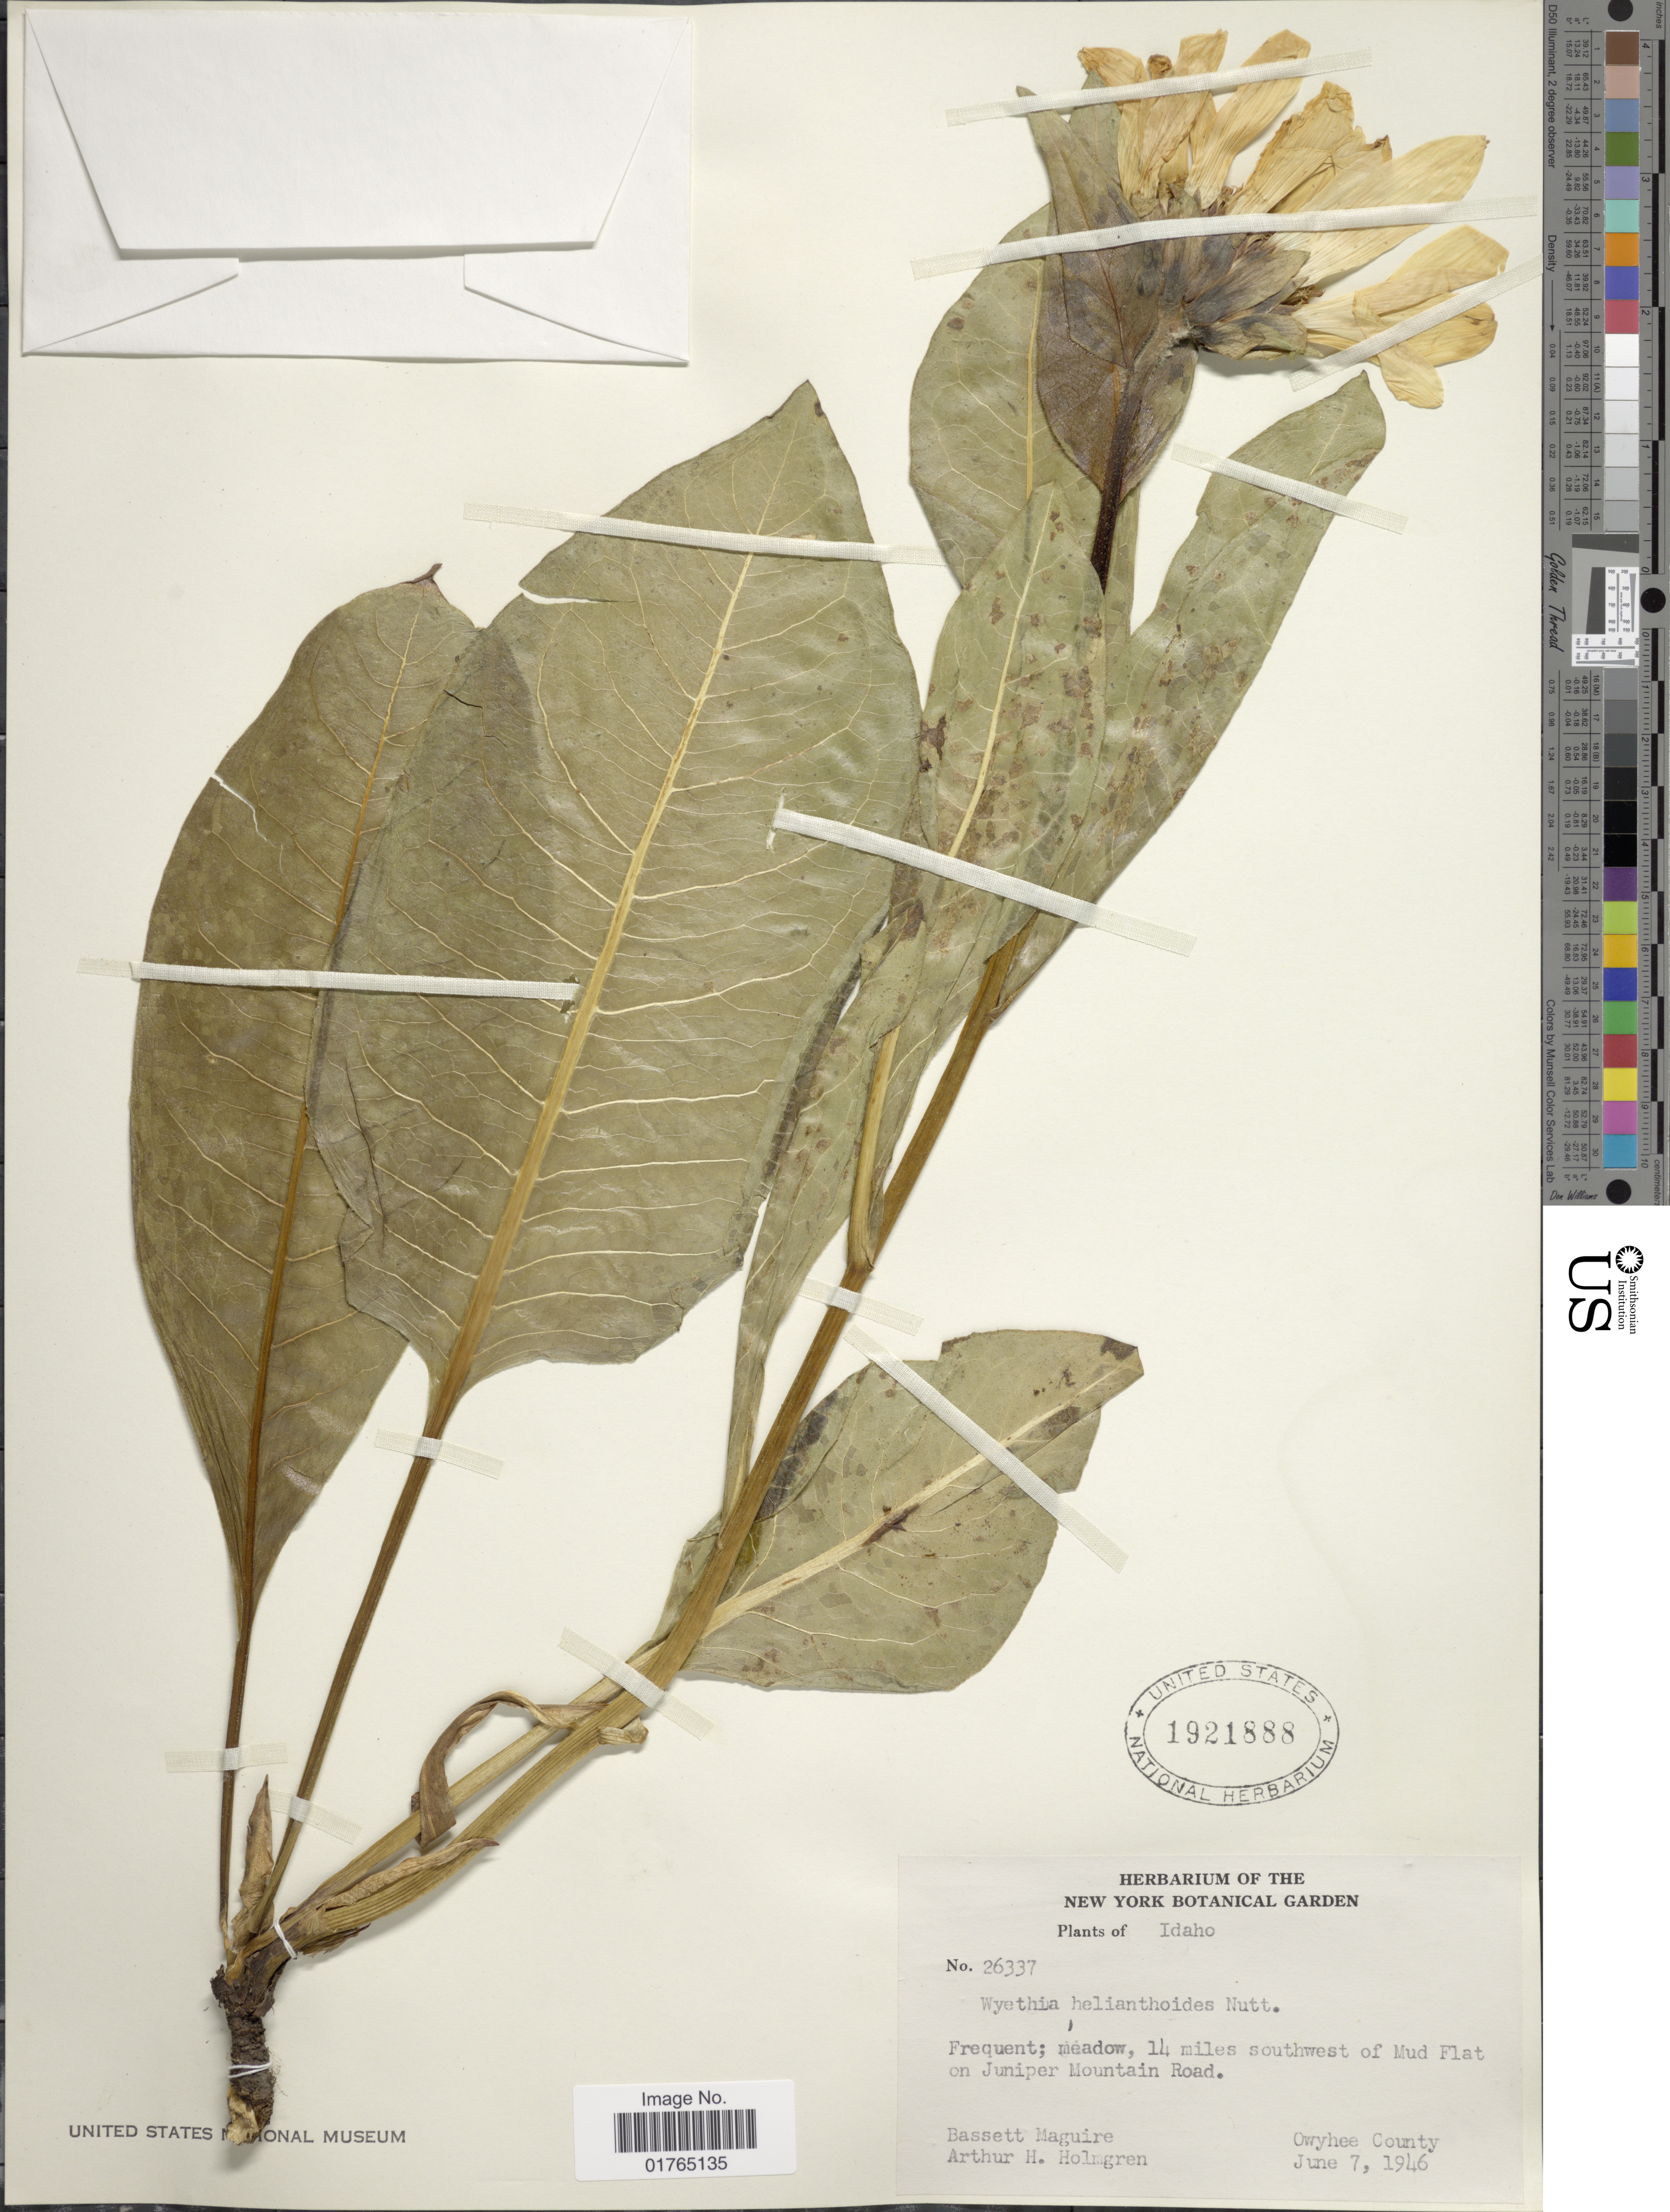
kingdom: Plantae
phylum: Tracheophyta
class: Magnoliopsida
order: Asterales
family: Asteraceae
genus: Wyethia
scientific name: Wyethia helianthoides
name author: Nutt.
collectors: B. Maguire & A. H. Holmgren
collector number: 26337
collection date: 1946-06-07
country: United States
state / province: Idaho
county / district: Owyhee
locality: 14 miles SW of Mud Flat on Juniper Mountain Road.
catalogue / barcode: US 1921888